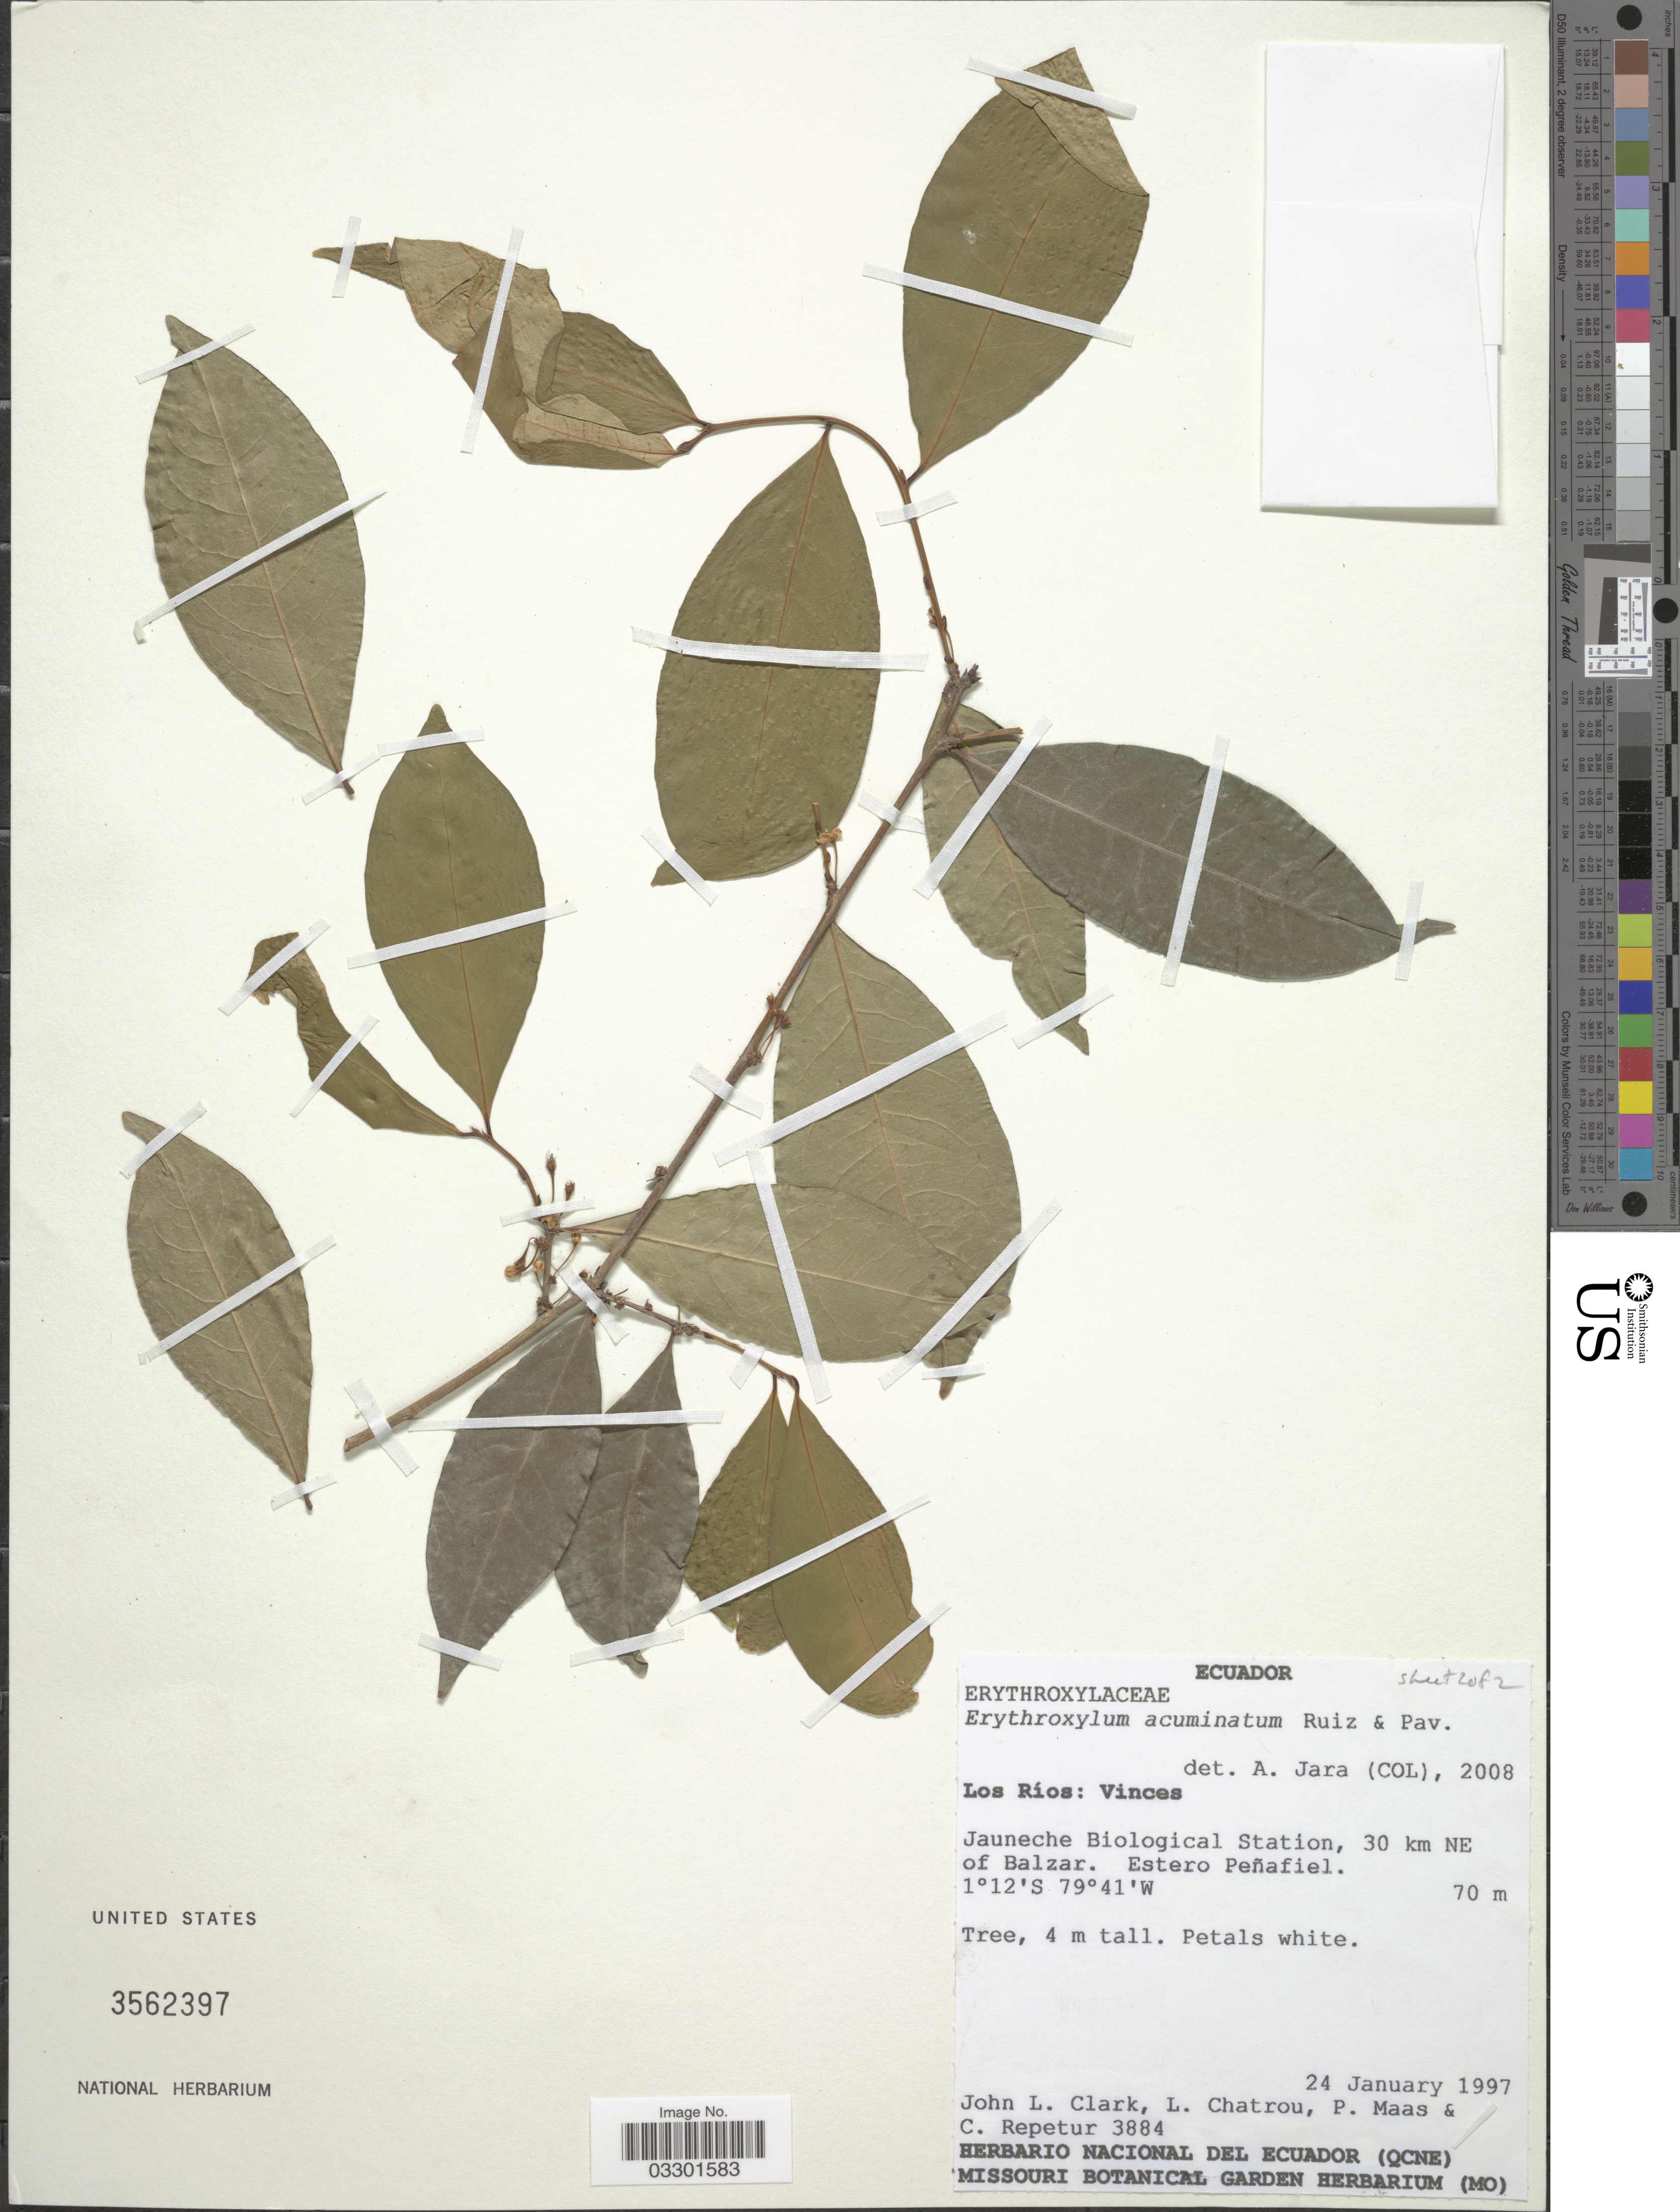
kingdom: Plantae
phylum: Tracheophyta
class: Magnoliopsida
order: Malpighiales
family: Erythroxylaceae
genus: Erythroxylum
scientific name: Erythroxylum acuminatum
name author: Ruiz & Pav.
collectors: J. L. Clark, L. W. Chatrou, P. Maas & C. Repetur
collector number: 3884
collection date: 1997-01-24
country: Ecuador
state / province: Los Ríos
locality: Vinces. Jauneche Biological Station, 30 km NE of Balzar. Estero Peñafiel.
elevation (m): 70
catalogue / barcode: US 3562397